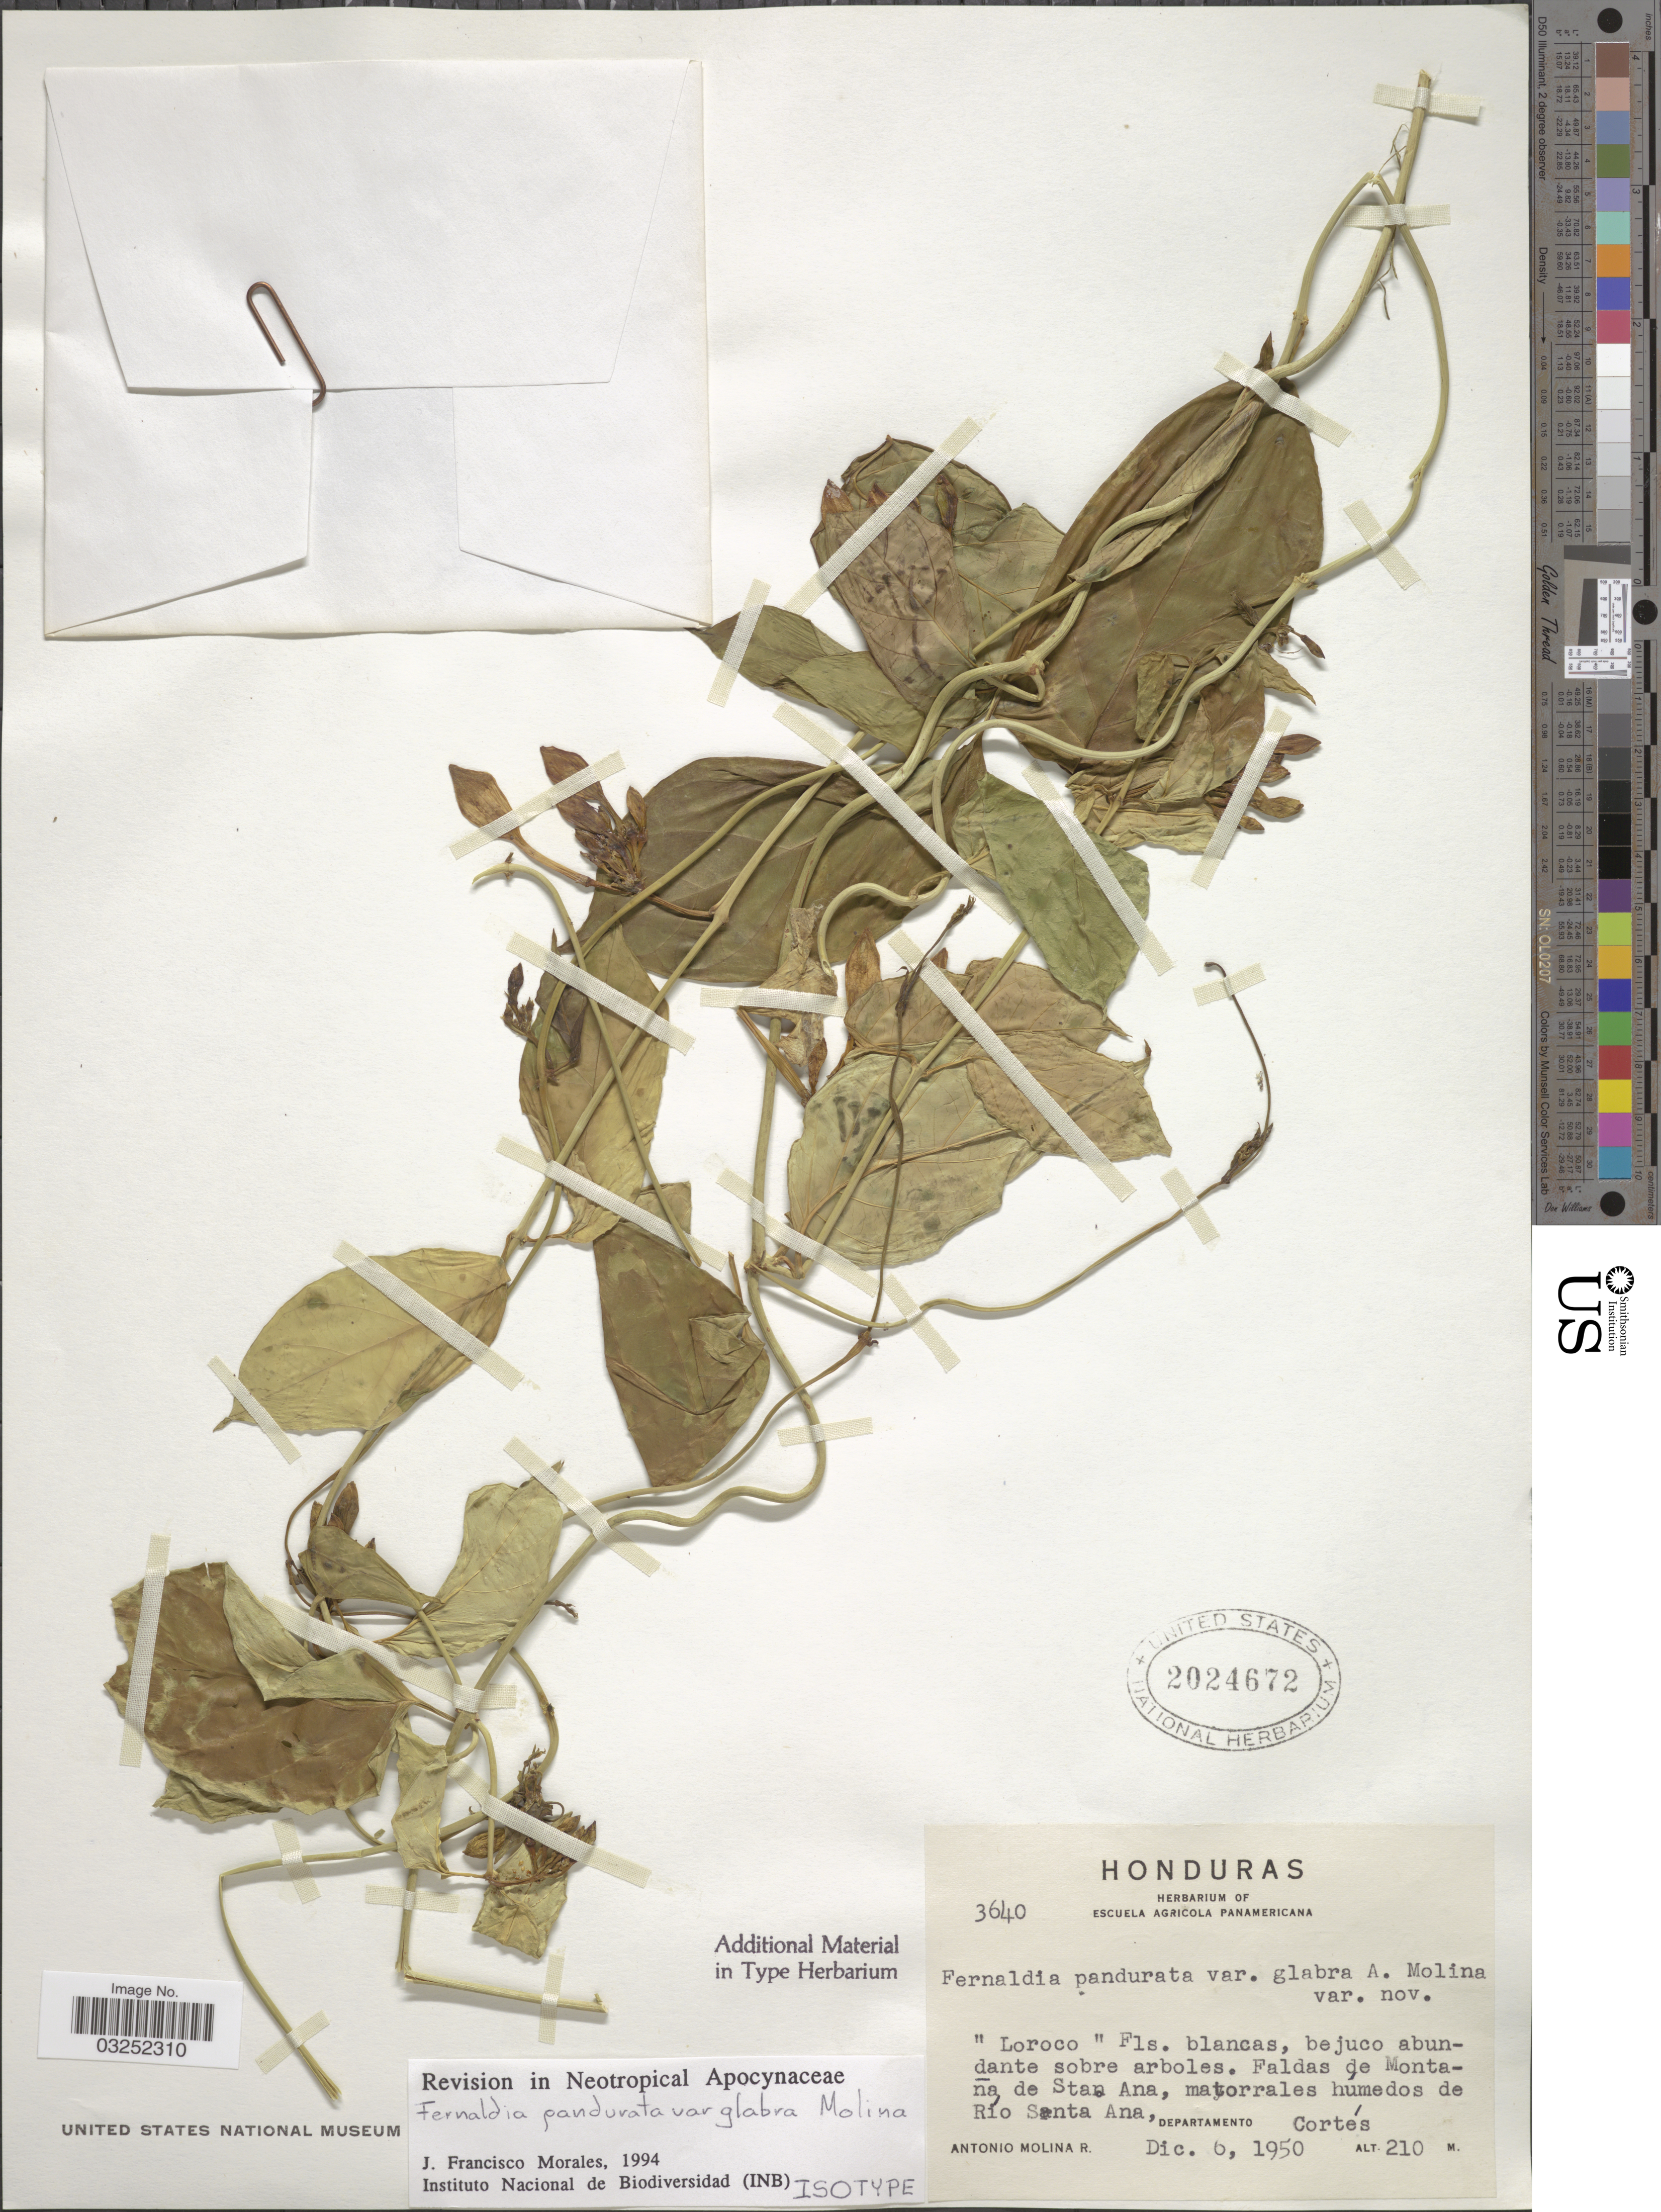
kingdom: Plantae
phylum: Tracheophyta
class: Magnoliopsida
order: Gentianales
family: Apocynaceae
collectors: A. Molina R.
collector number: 3640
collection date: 1950-12-06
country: Honduras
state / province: Cortés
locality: Faldas de Montana de Sta. Ana, matorrales humedos de Río Santa Ana, Departamento Cortés.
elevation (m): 210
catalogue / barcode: US 2024672